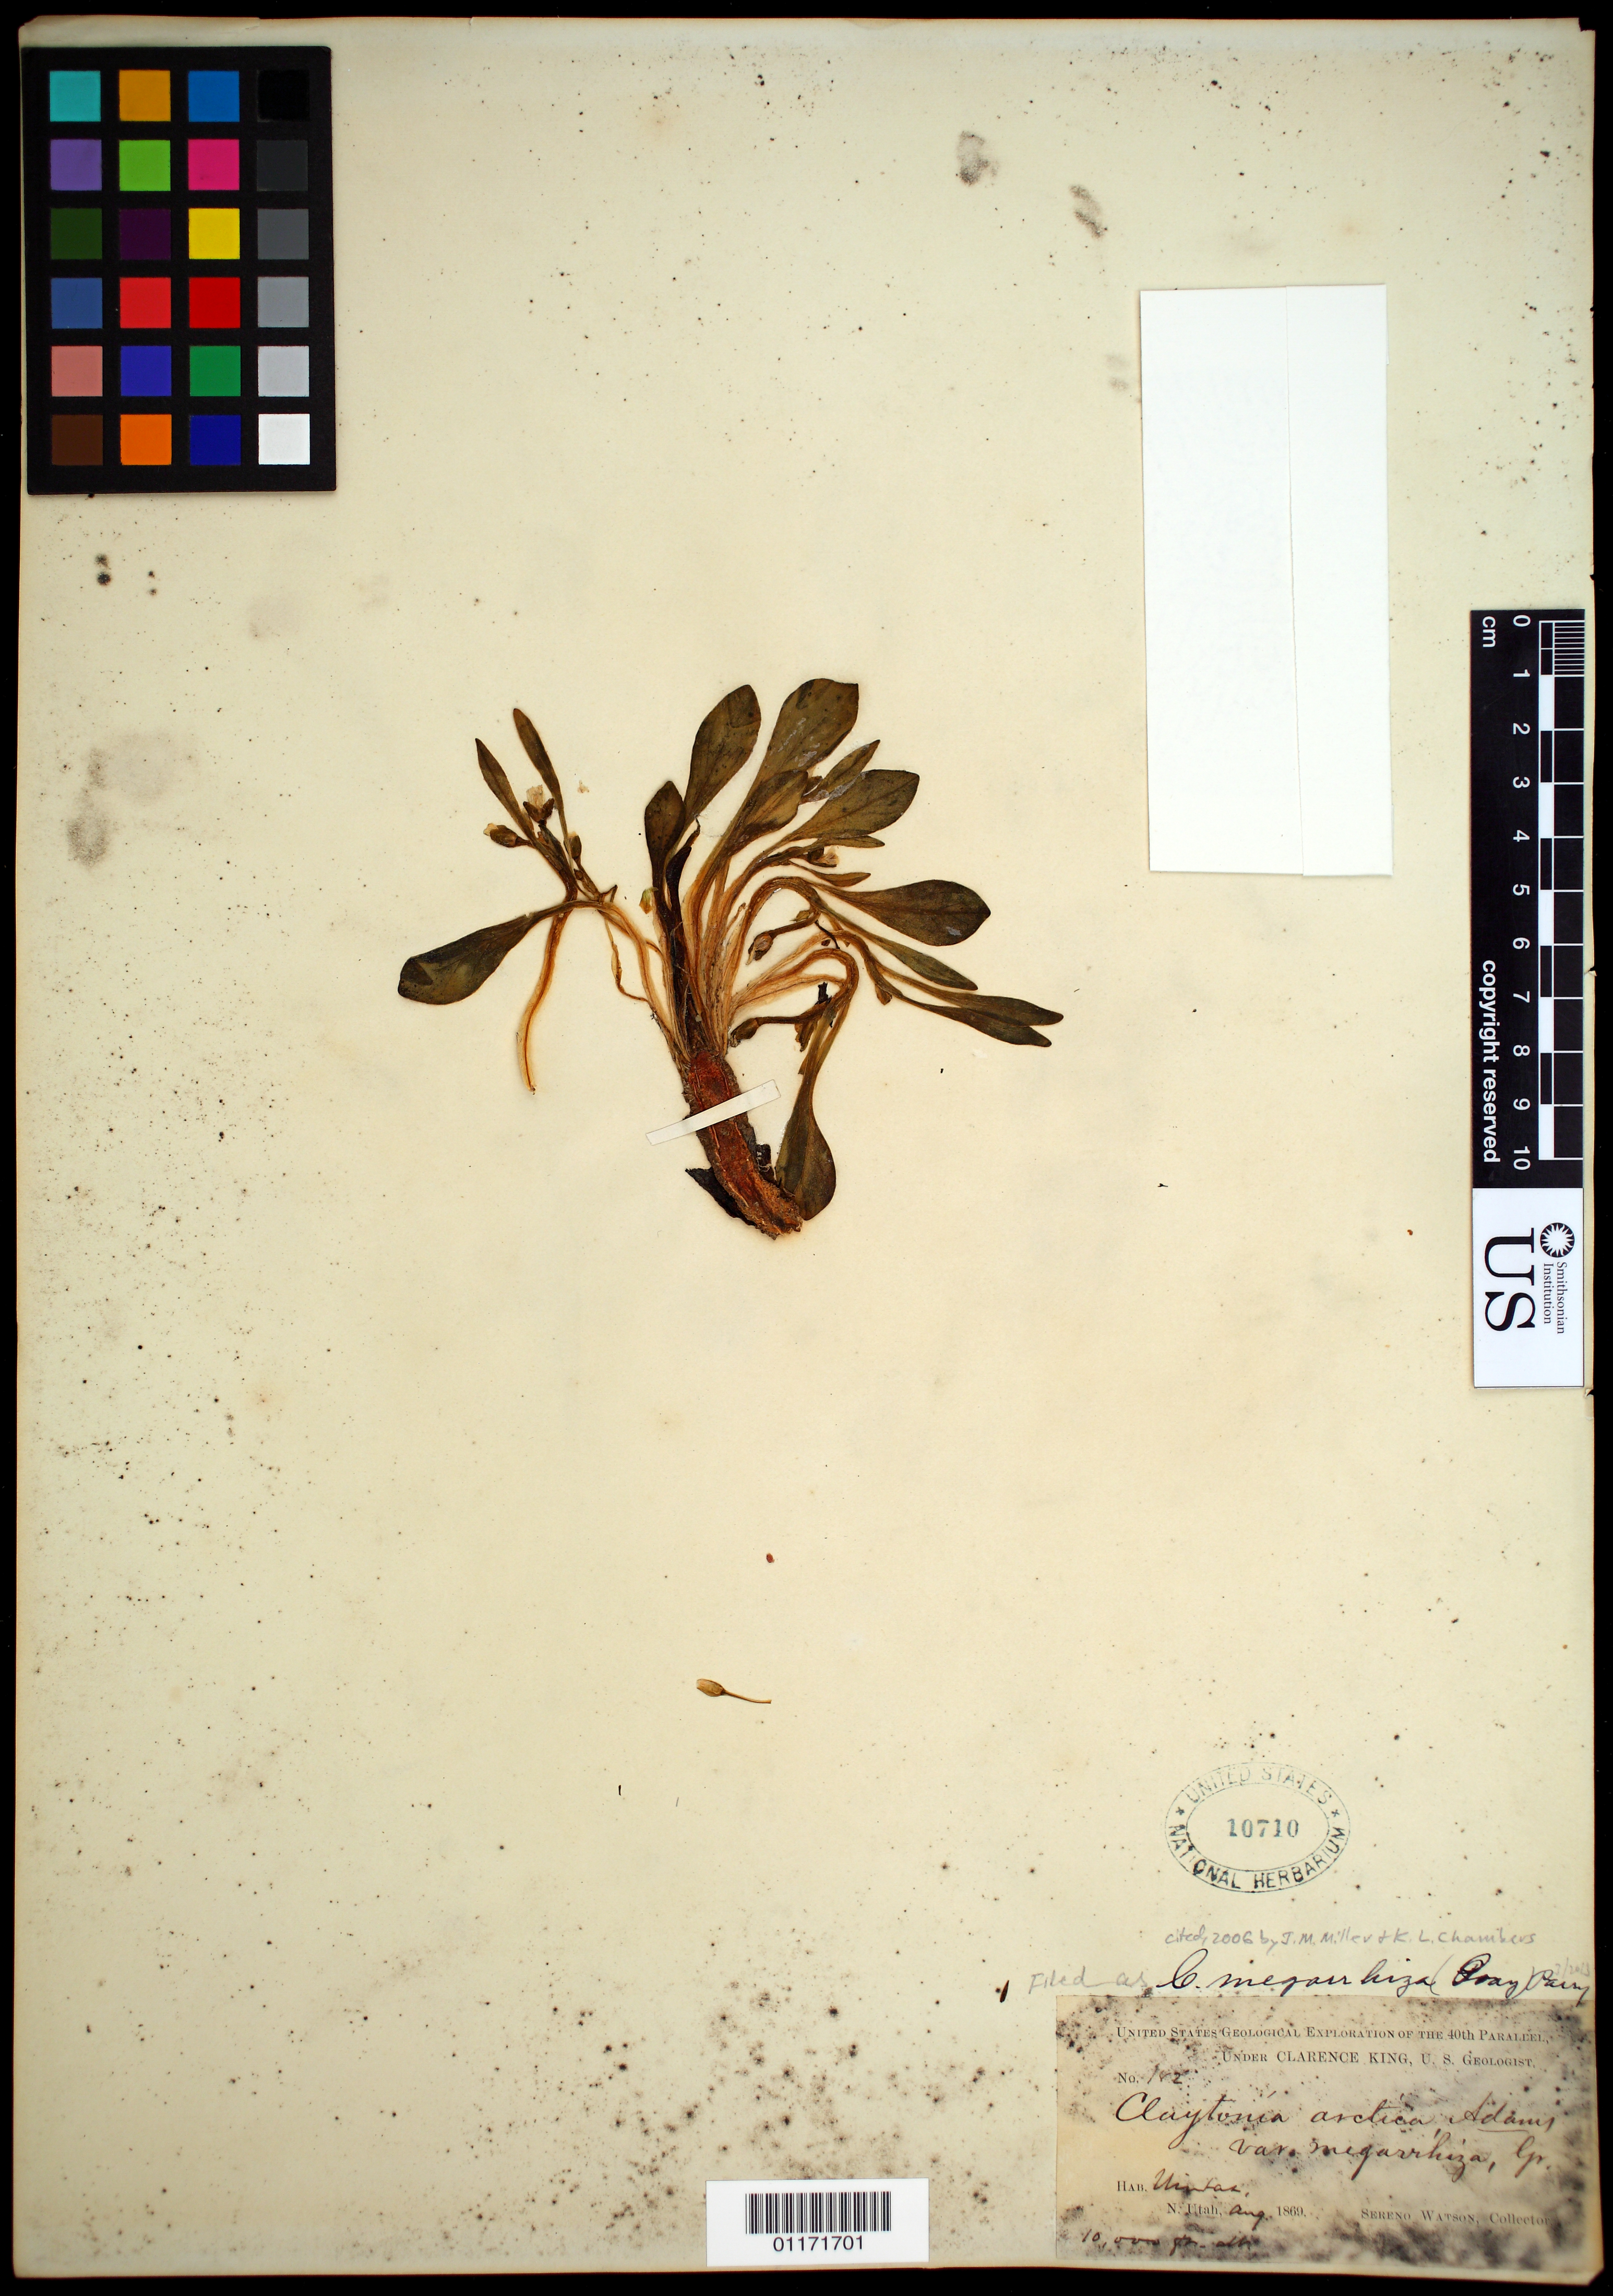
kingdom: Plantae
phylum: Tracheophyta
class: Magnoliopsida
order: Caryophyllales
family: Montiaceae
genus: Claytonia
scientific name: Claytonia megarhiza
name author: (A. Gray) Parry ex S. Watson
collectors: S. Watson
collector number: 182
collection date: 1869-08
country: United States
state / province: Utah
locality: Uintas, N. Utah.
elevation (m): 2743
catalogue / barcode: US 10710